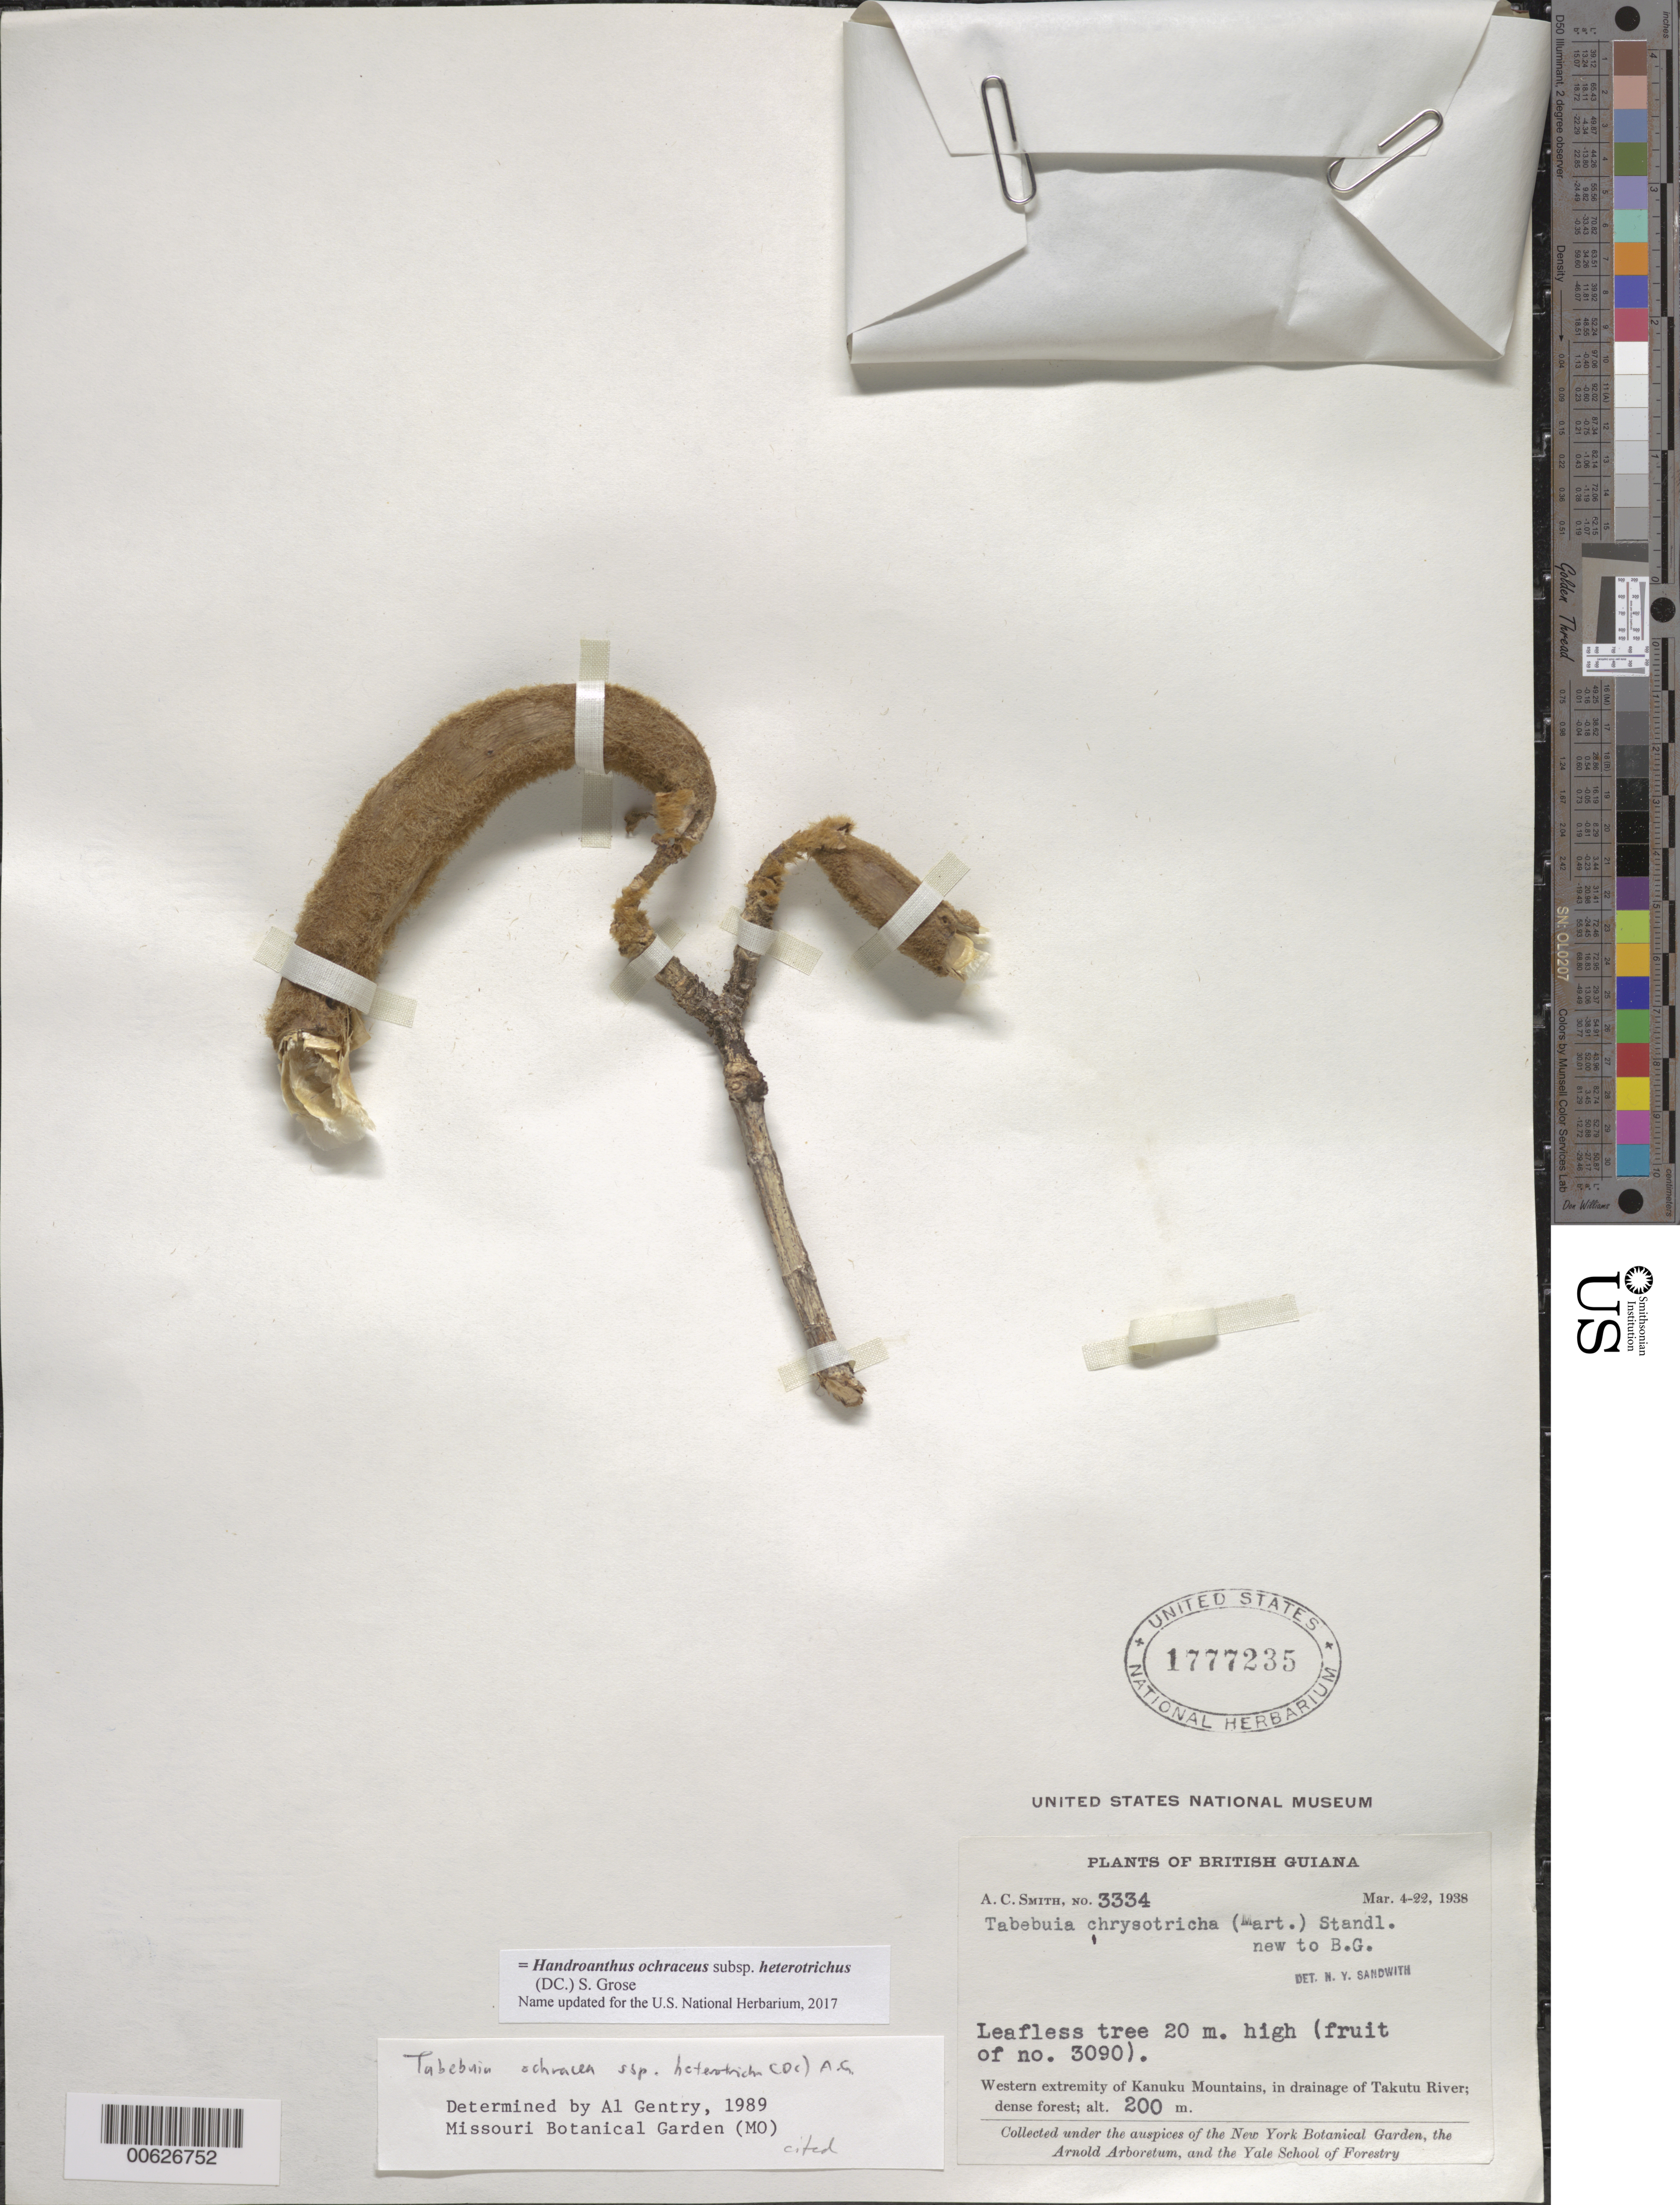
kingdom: Plantae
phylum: Tracheophyta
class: Magnoliopsida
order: Lamiales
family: Bignoniaceae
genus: Handroanthus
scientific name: Handroanthus ochraceus subsp. heterotrichus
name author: (DC.) S.O. Grose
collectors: A. C. Smith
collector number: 3334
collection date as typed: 4-Mar-38 to 22-Mar-38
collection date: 1938-03-04/1938-03-22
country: Guyana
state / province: U. Takutu-U. Essequibo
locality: Kanuku Mts., drainage of Takutu R., western extremity of Kanuku Mountains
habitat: Dense forest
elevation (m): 200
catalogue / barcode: US 1777235